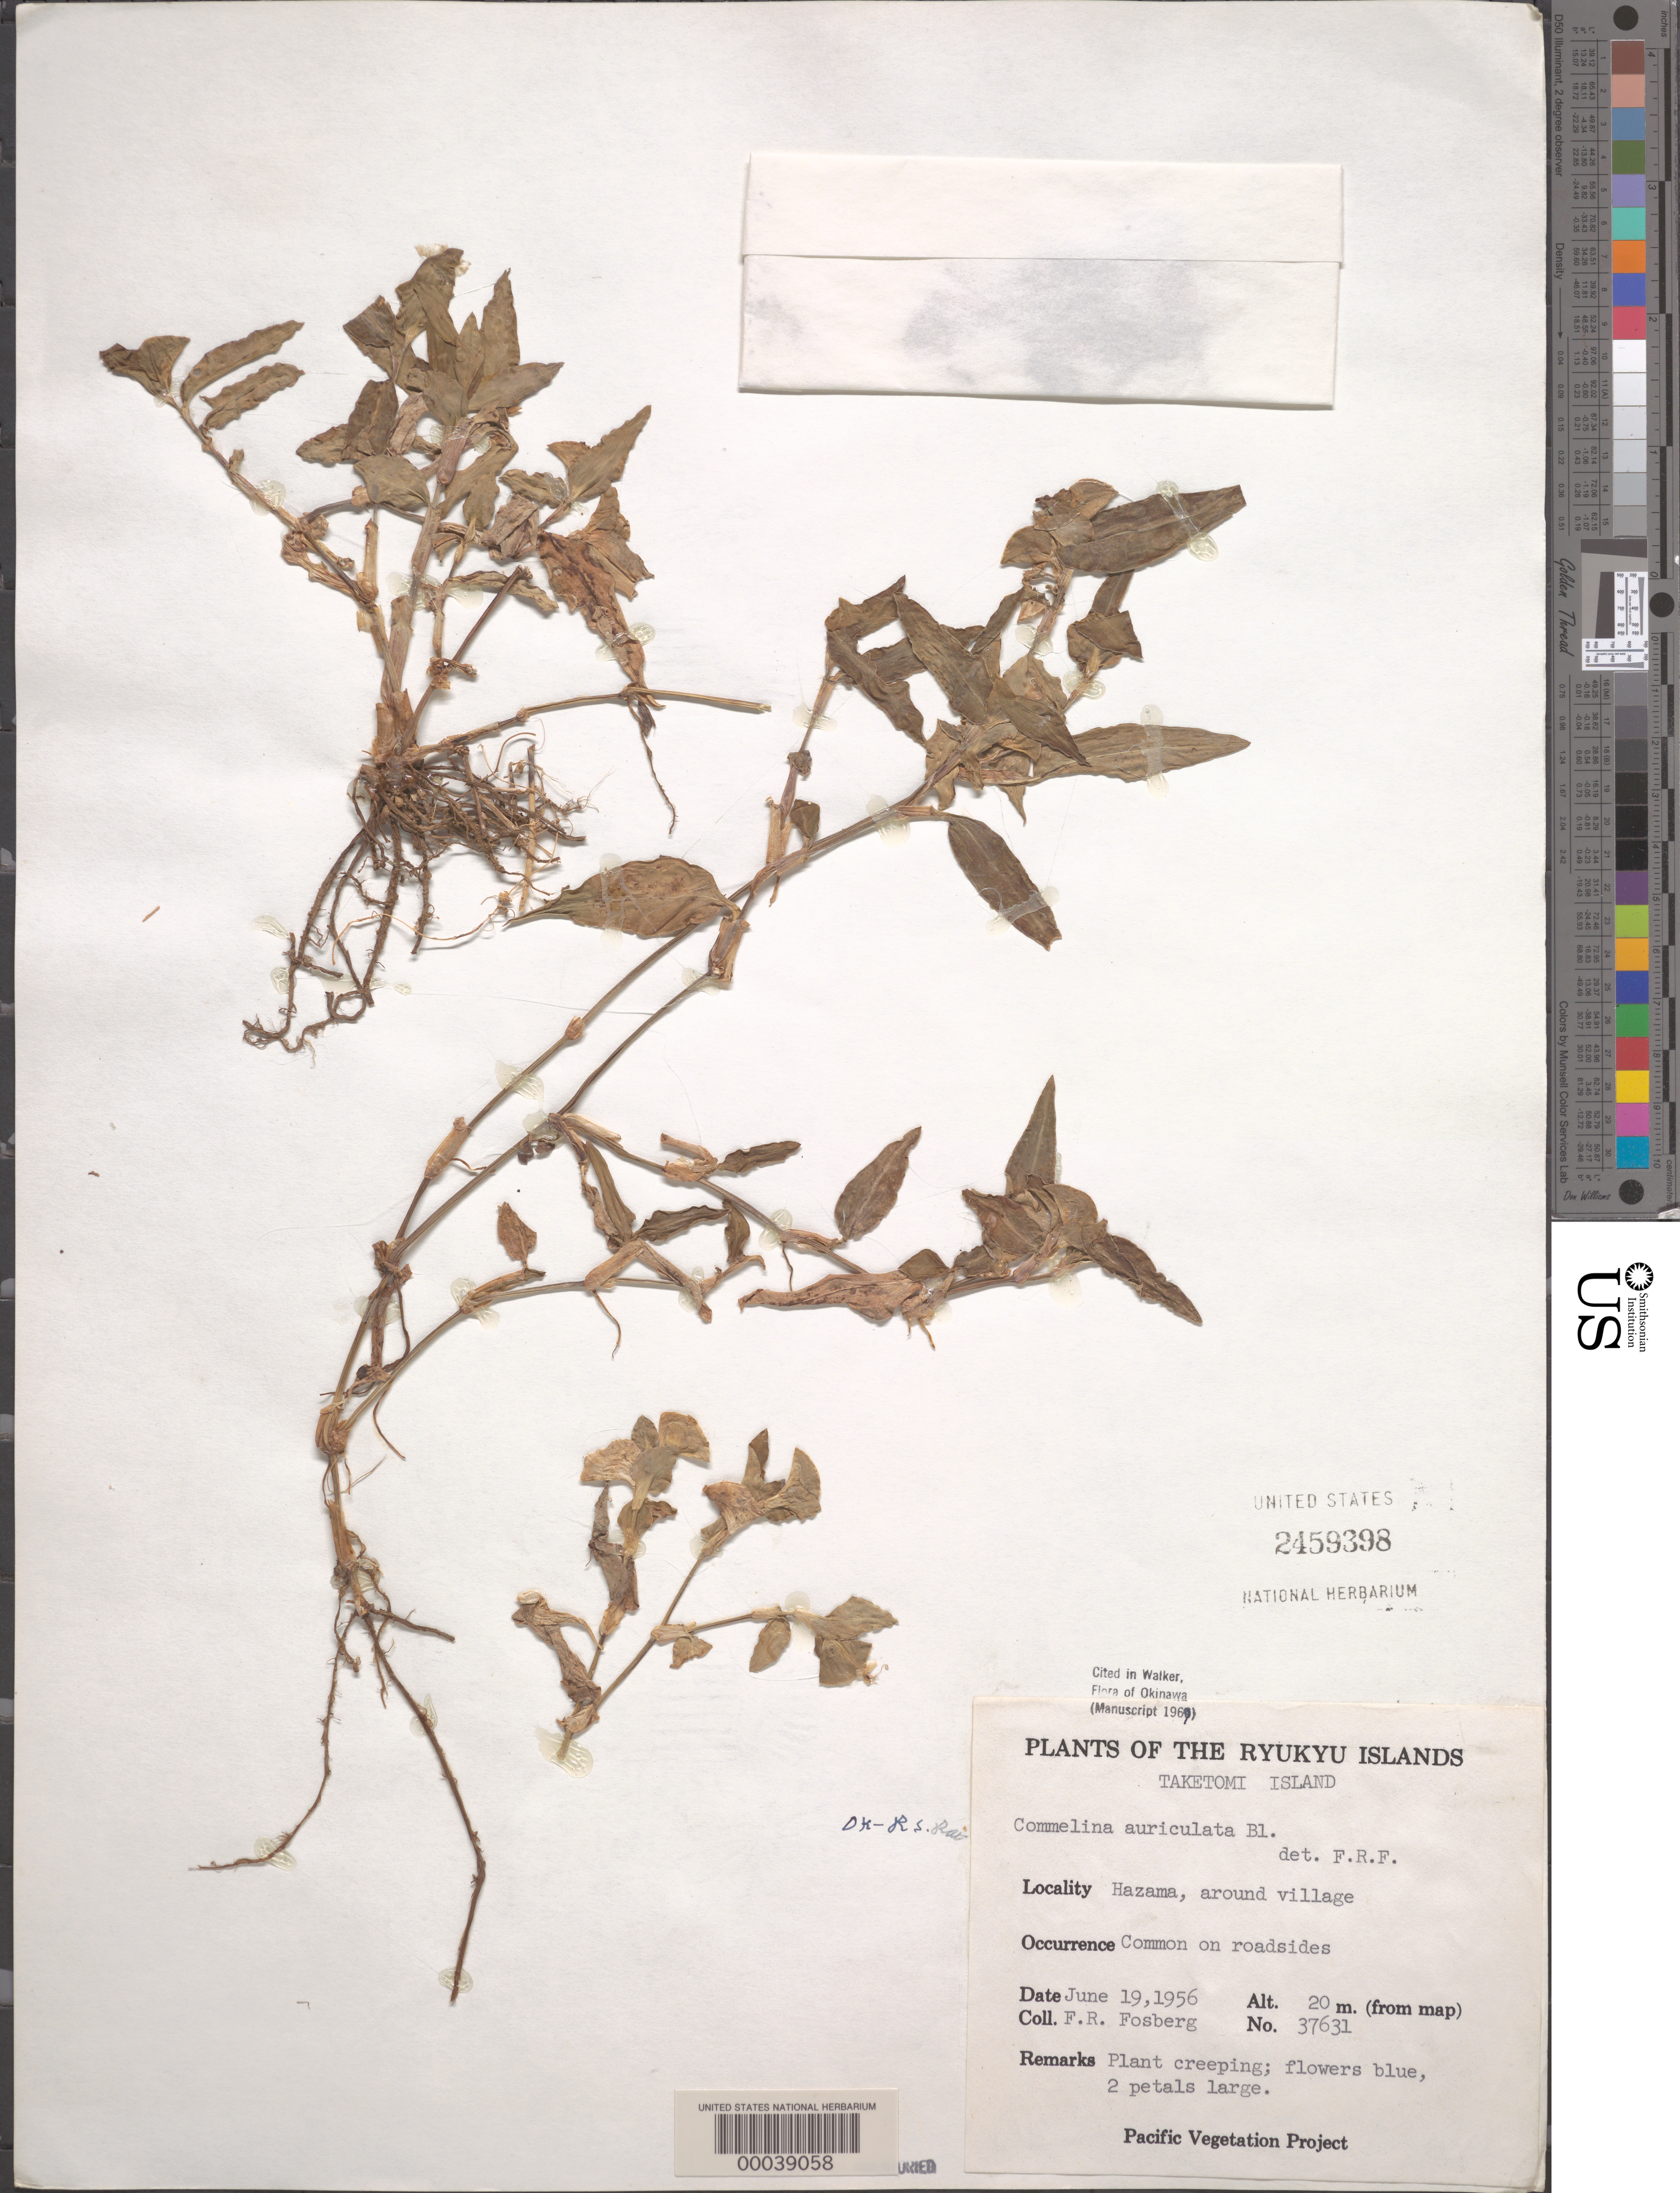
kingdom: Plantae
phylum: Tracheophyta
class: Liliopsida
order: Commelinales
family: Commelinaceae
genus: Commelina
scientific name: Commelina auriculata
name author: Blume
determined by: Fosberg, F. R.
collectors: F. R. Fosberg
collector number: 37631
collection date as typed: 19 Jun 1956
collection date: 1956-06-19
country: Japan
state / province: Okinawa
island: Taketomi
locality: Taketomi island; hazama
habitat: Roadside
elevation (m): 20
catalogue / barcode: US 2459398